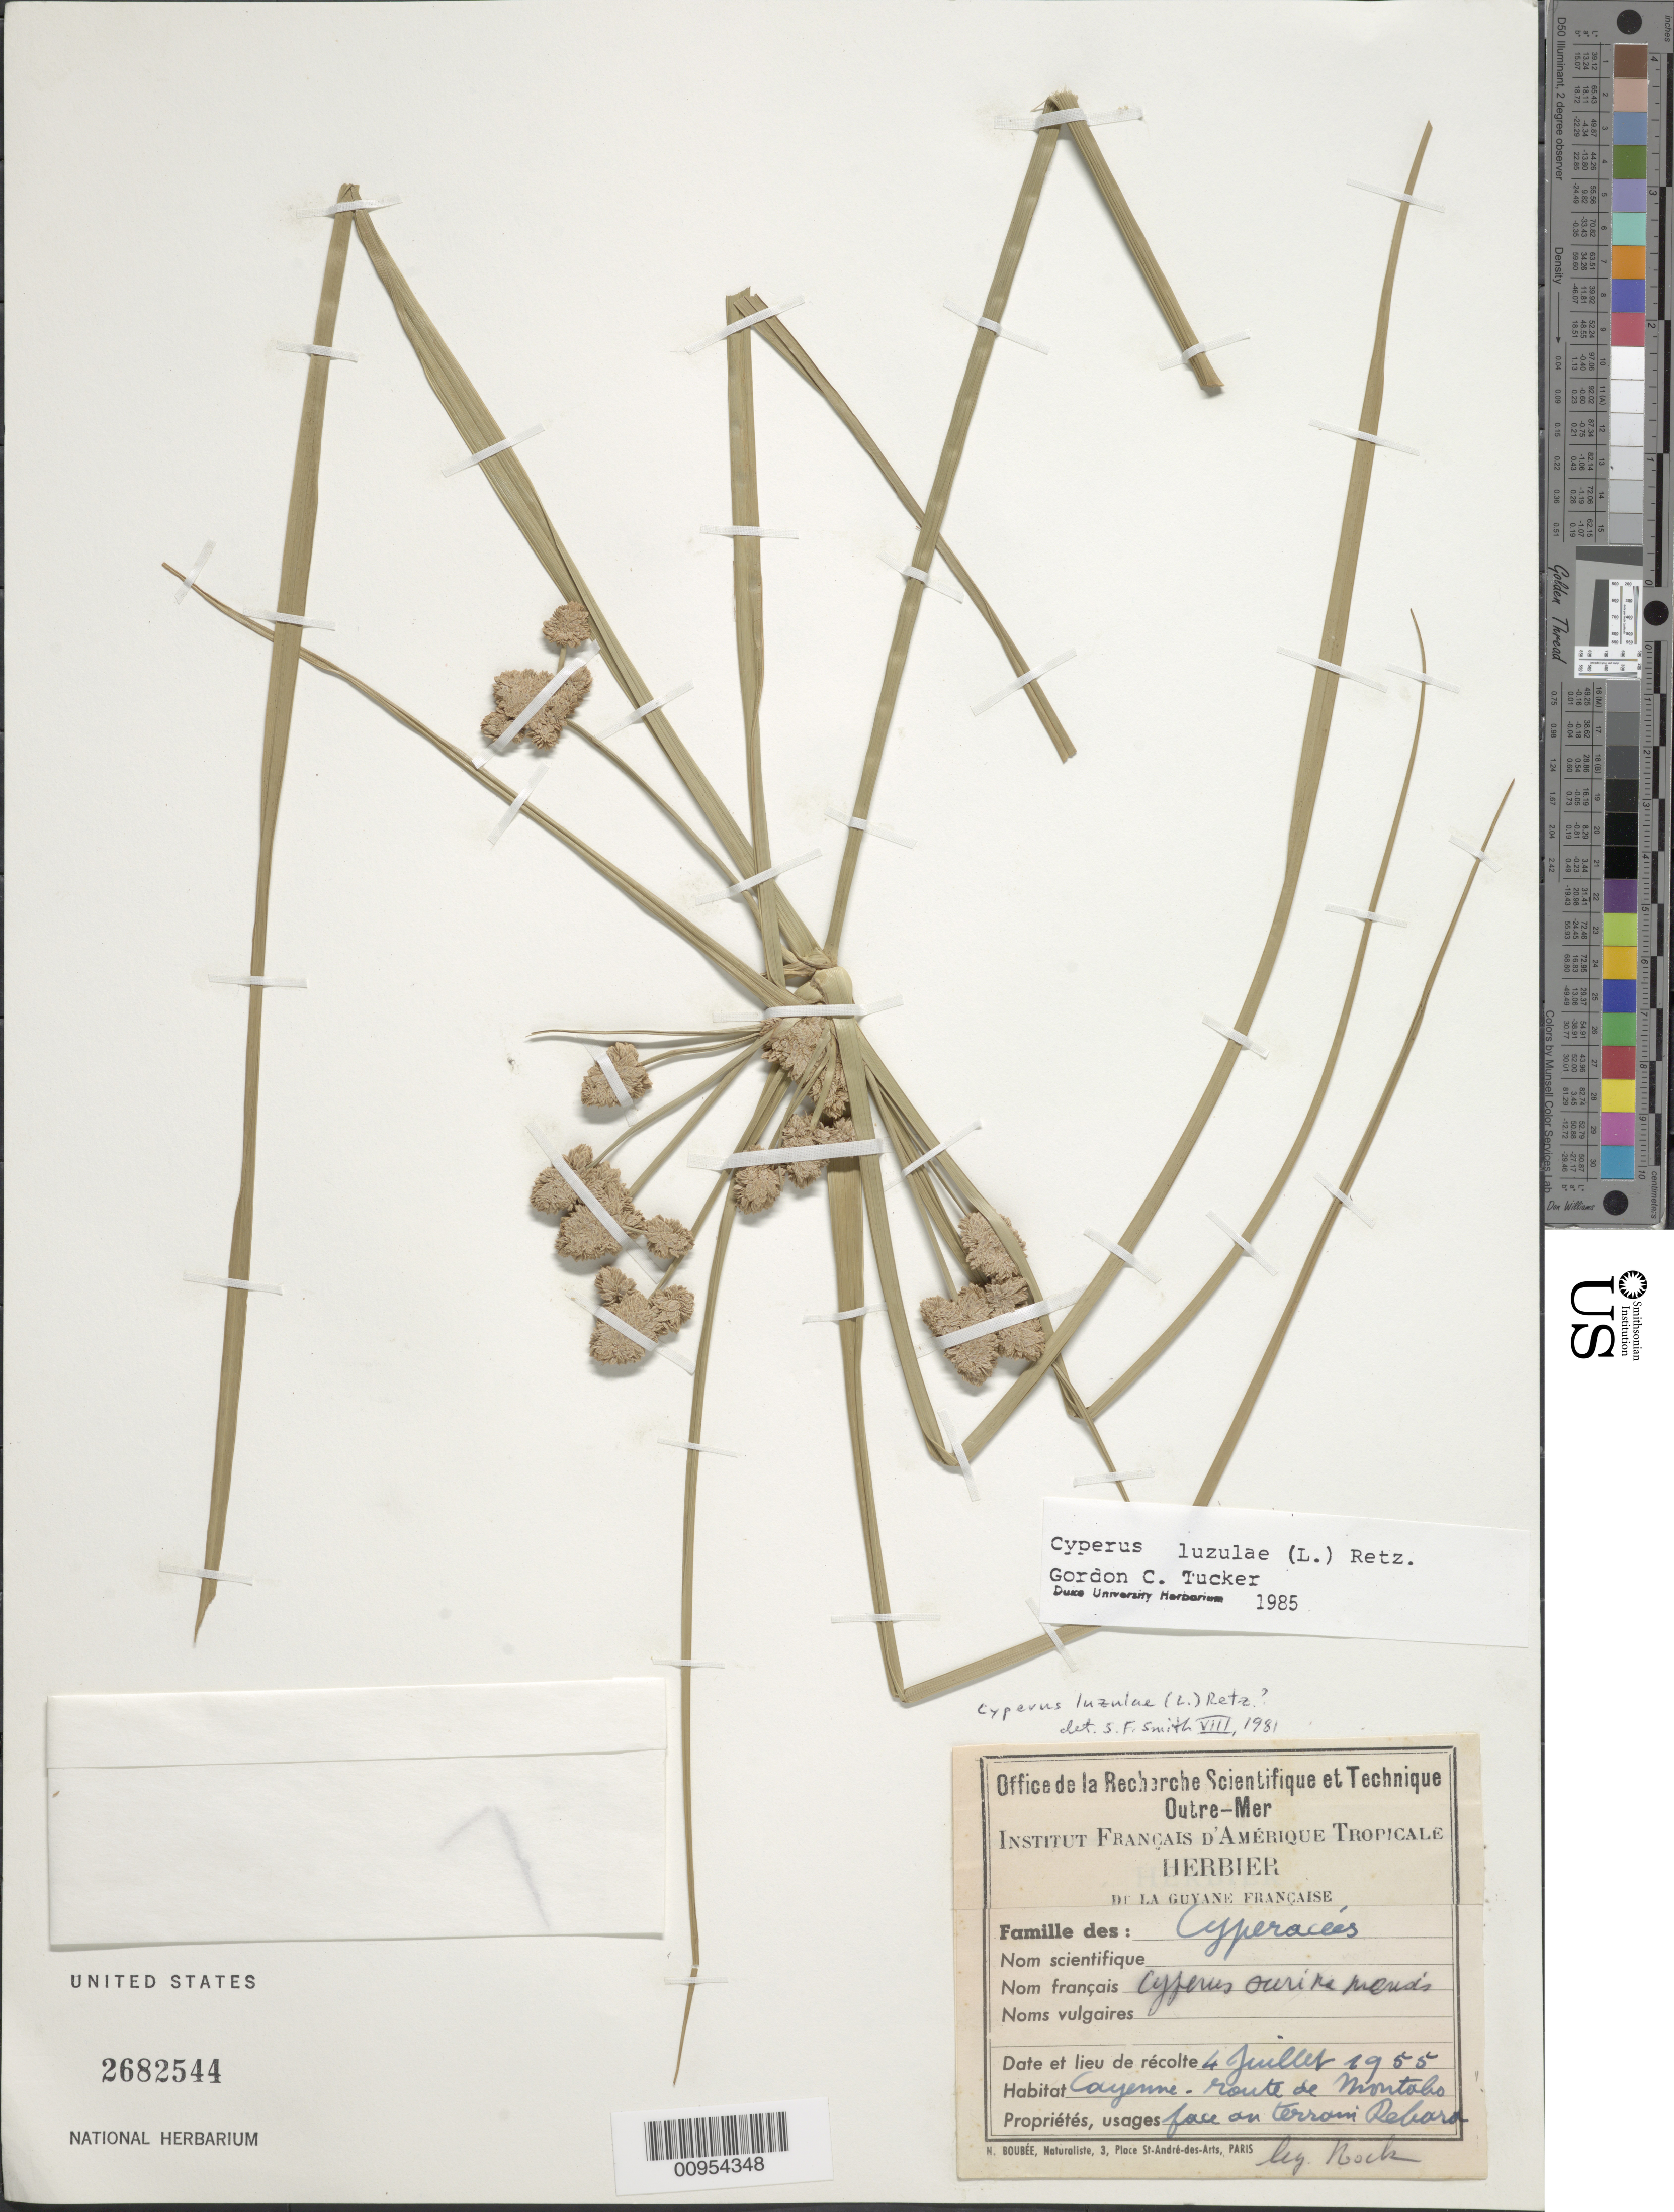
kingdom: Plantae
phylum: Tracheophyta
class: Liliopsida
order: Poales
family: Cyperaceae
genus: Cyperus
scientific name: Cyperus luzulae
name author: (L.) Rottb. ex Retz.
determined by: Tucker, G. C.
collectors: N. Boubee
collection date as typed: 04 Jul 1955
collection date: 1955-07-04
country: Martinique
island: Martinique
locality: Cayenne, "route de Montabo face ou terrasi Rebora"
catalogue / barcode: US 2682544